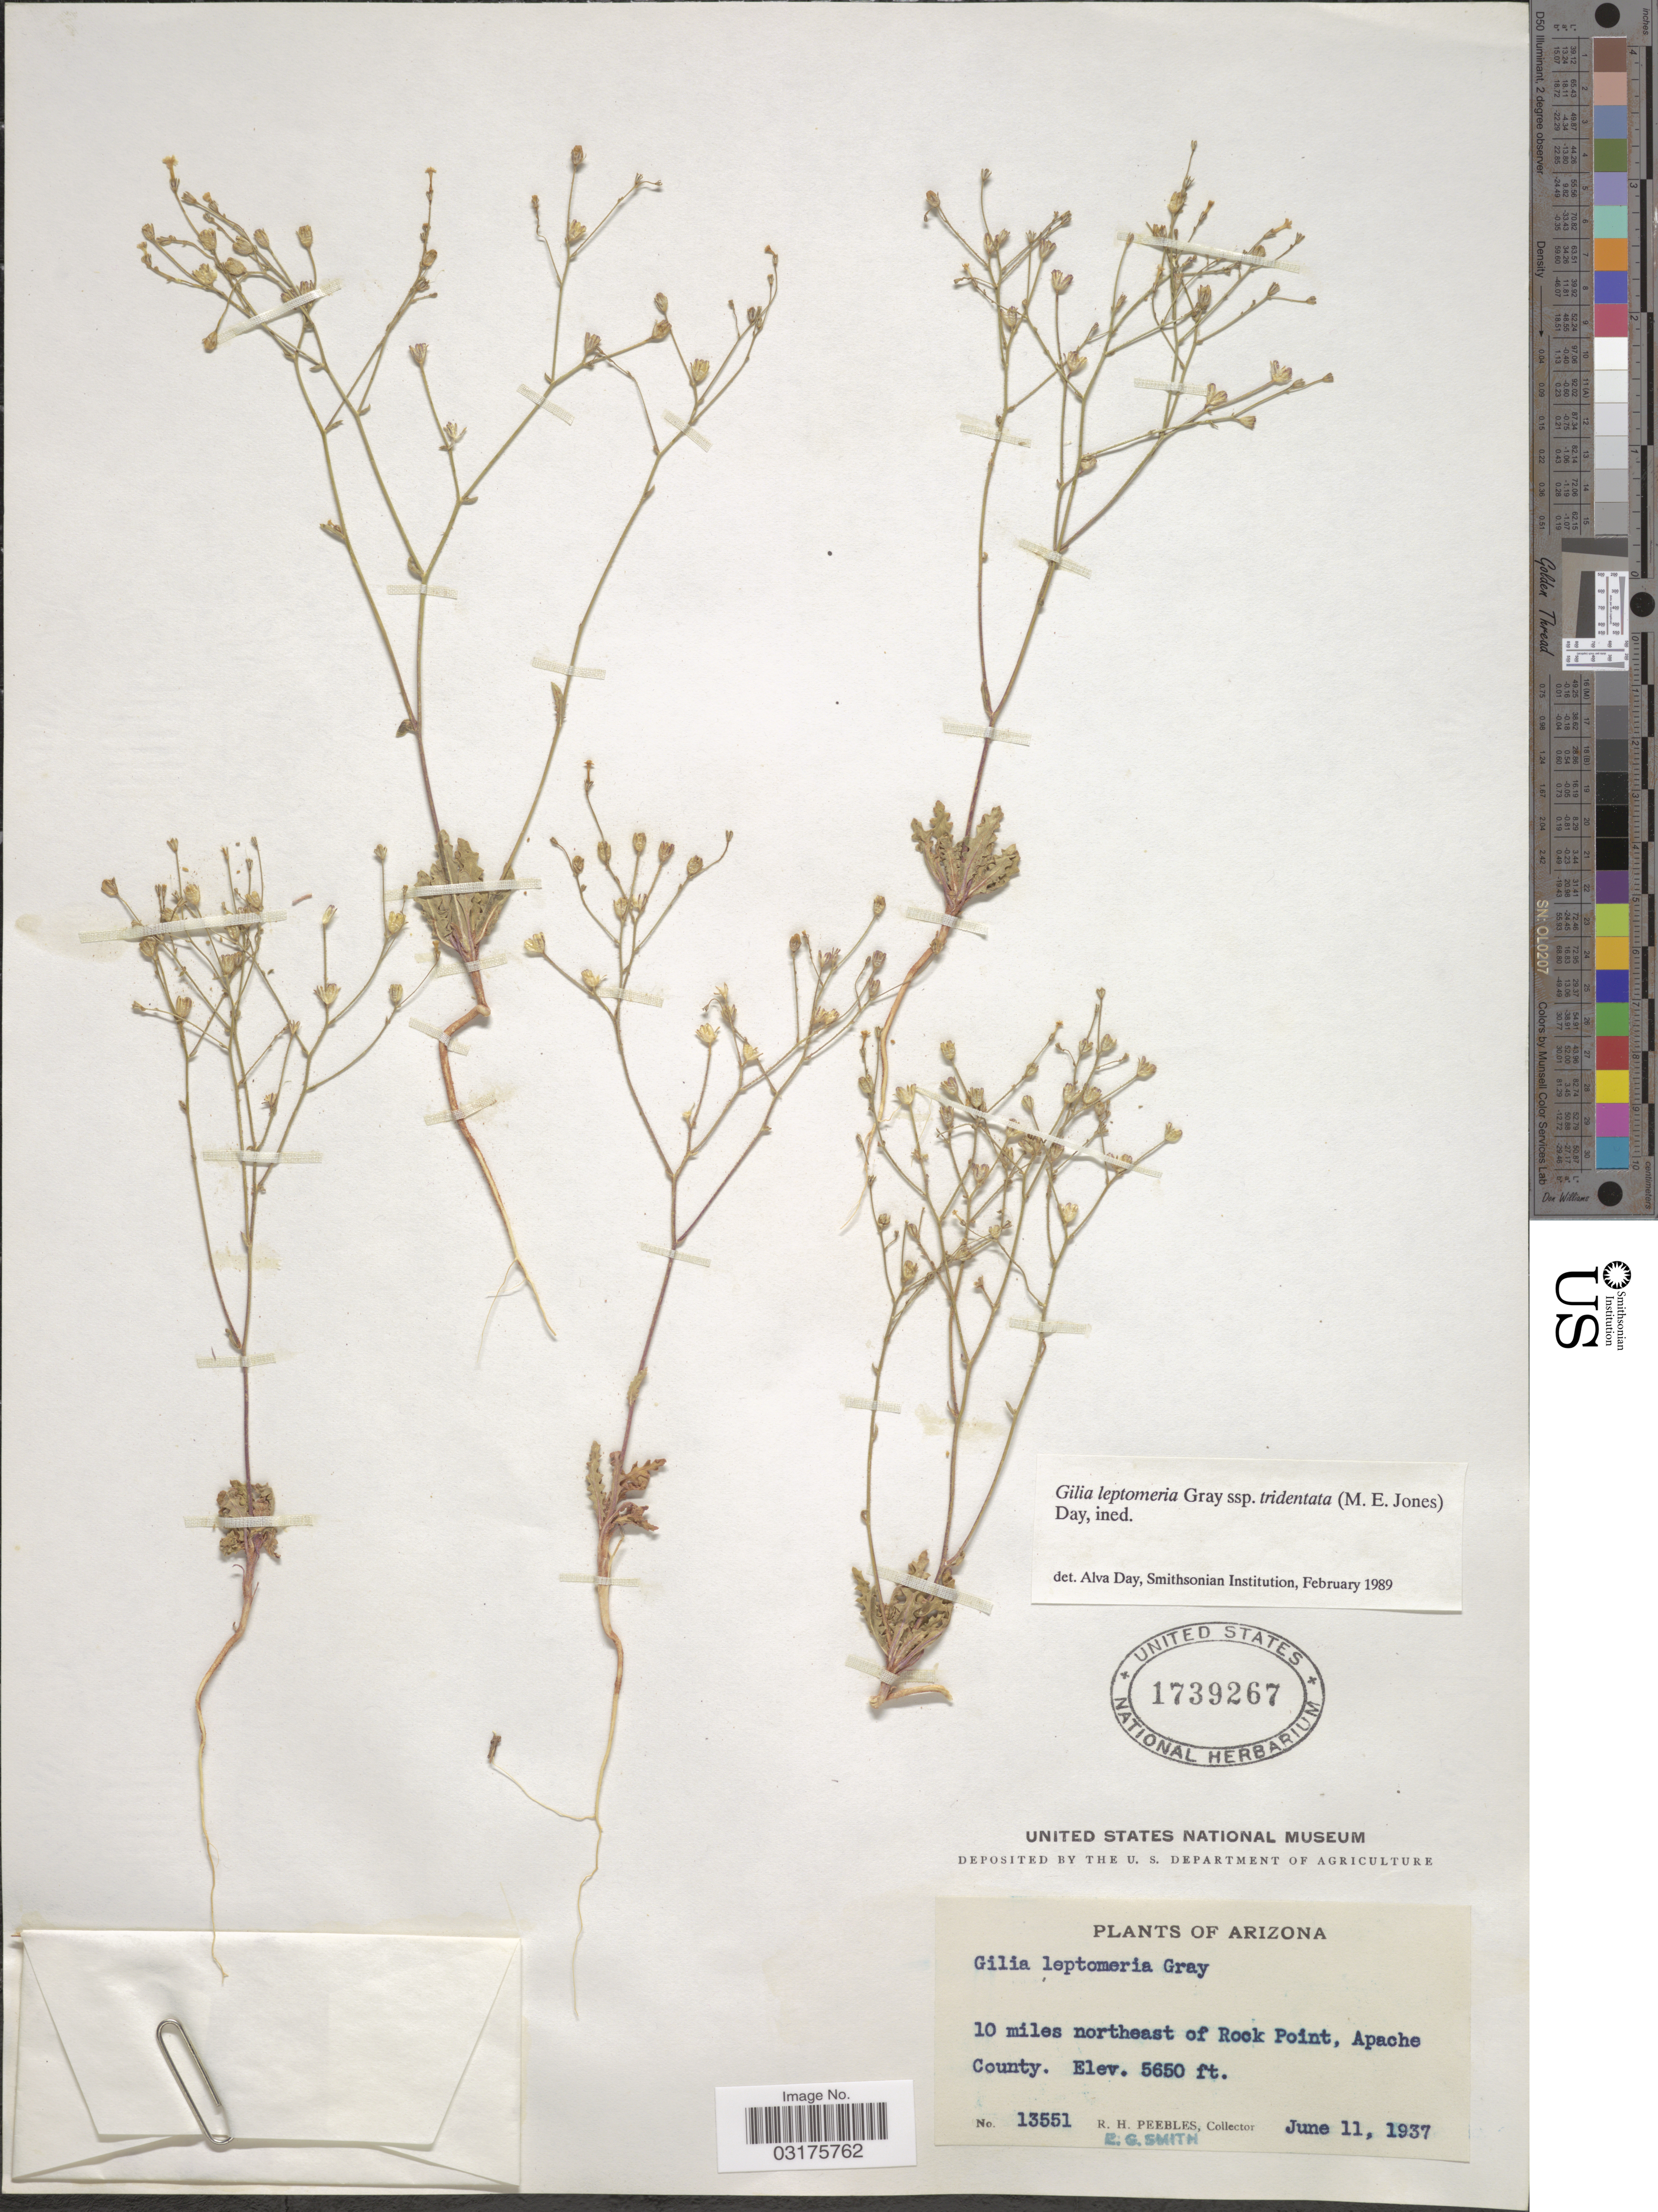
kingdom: Plantae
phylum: Tracheophyta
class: Magnoliopsida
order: Ericales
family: Polemoniaceae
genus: Aliciella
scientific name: Aliciella triodon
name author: (Eastw.) Brand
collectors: R. H. Peebles & E. G. Smith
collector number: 13551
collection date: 1937-06-11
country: United States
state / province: Arizona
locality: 10 miles northeast of Rock Point, Apache County.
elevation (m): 1722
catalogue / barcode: US 1739267